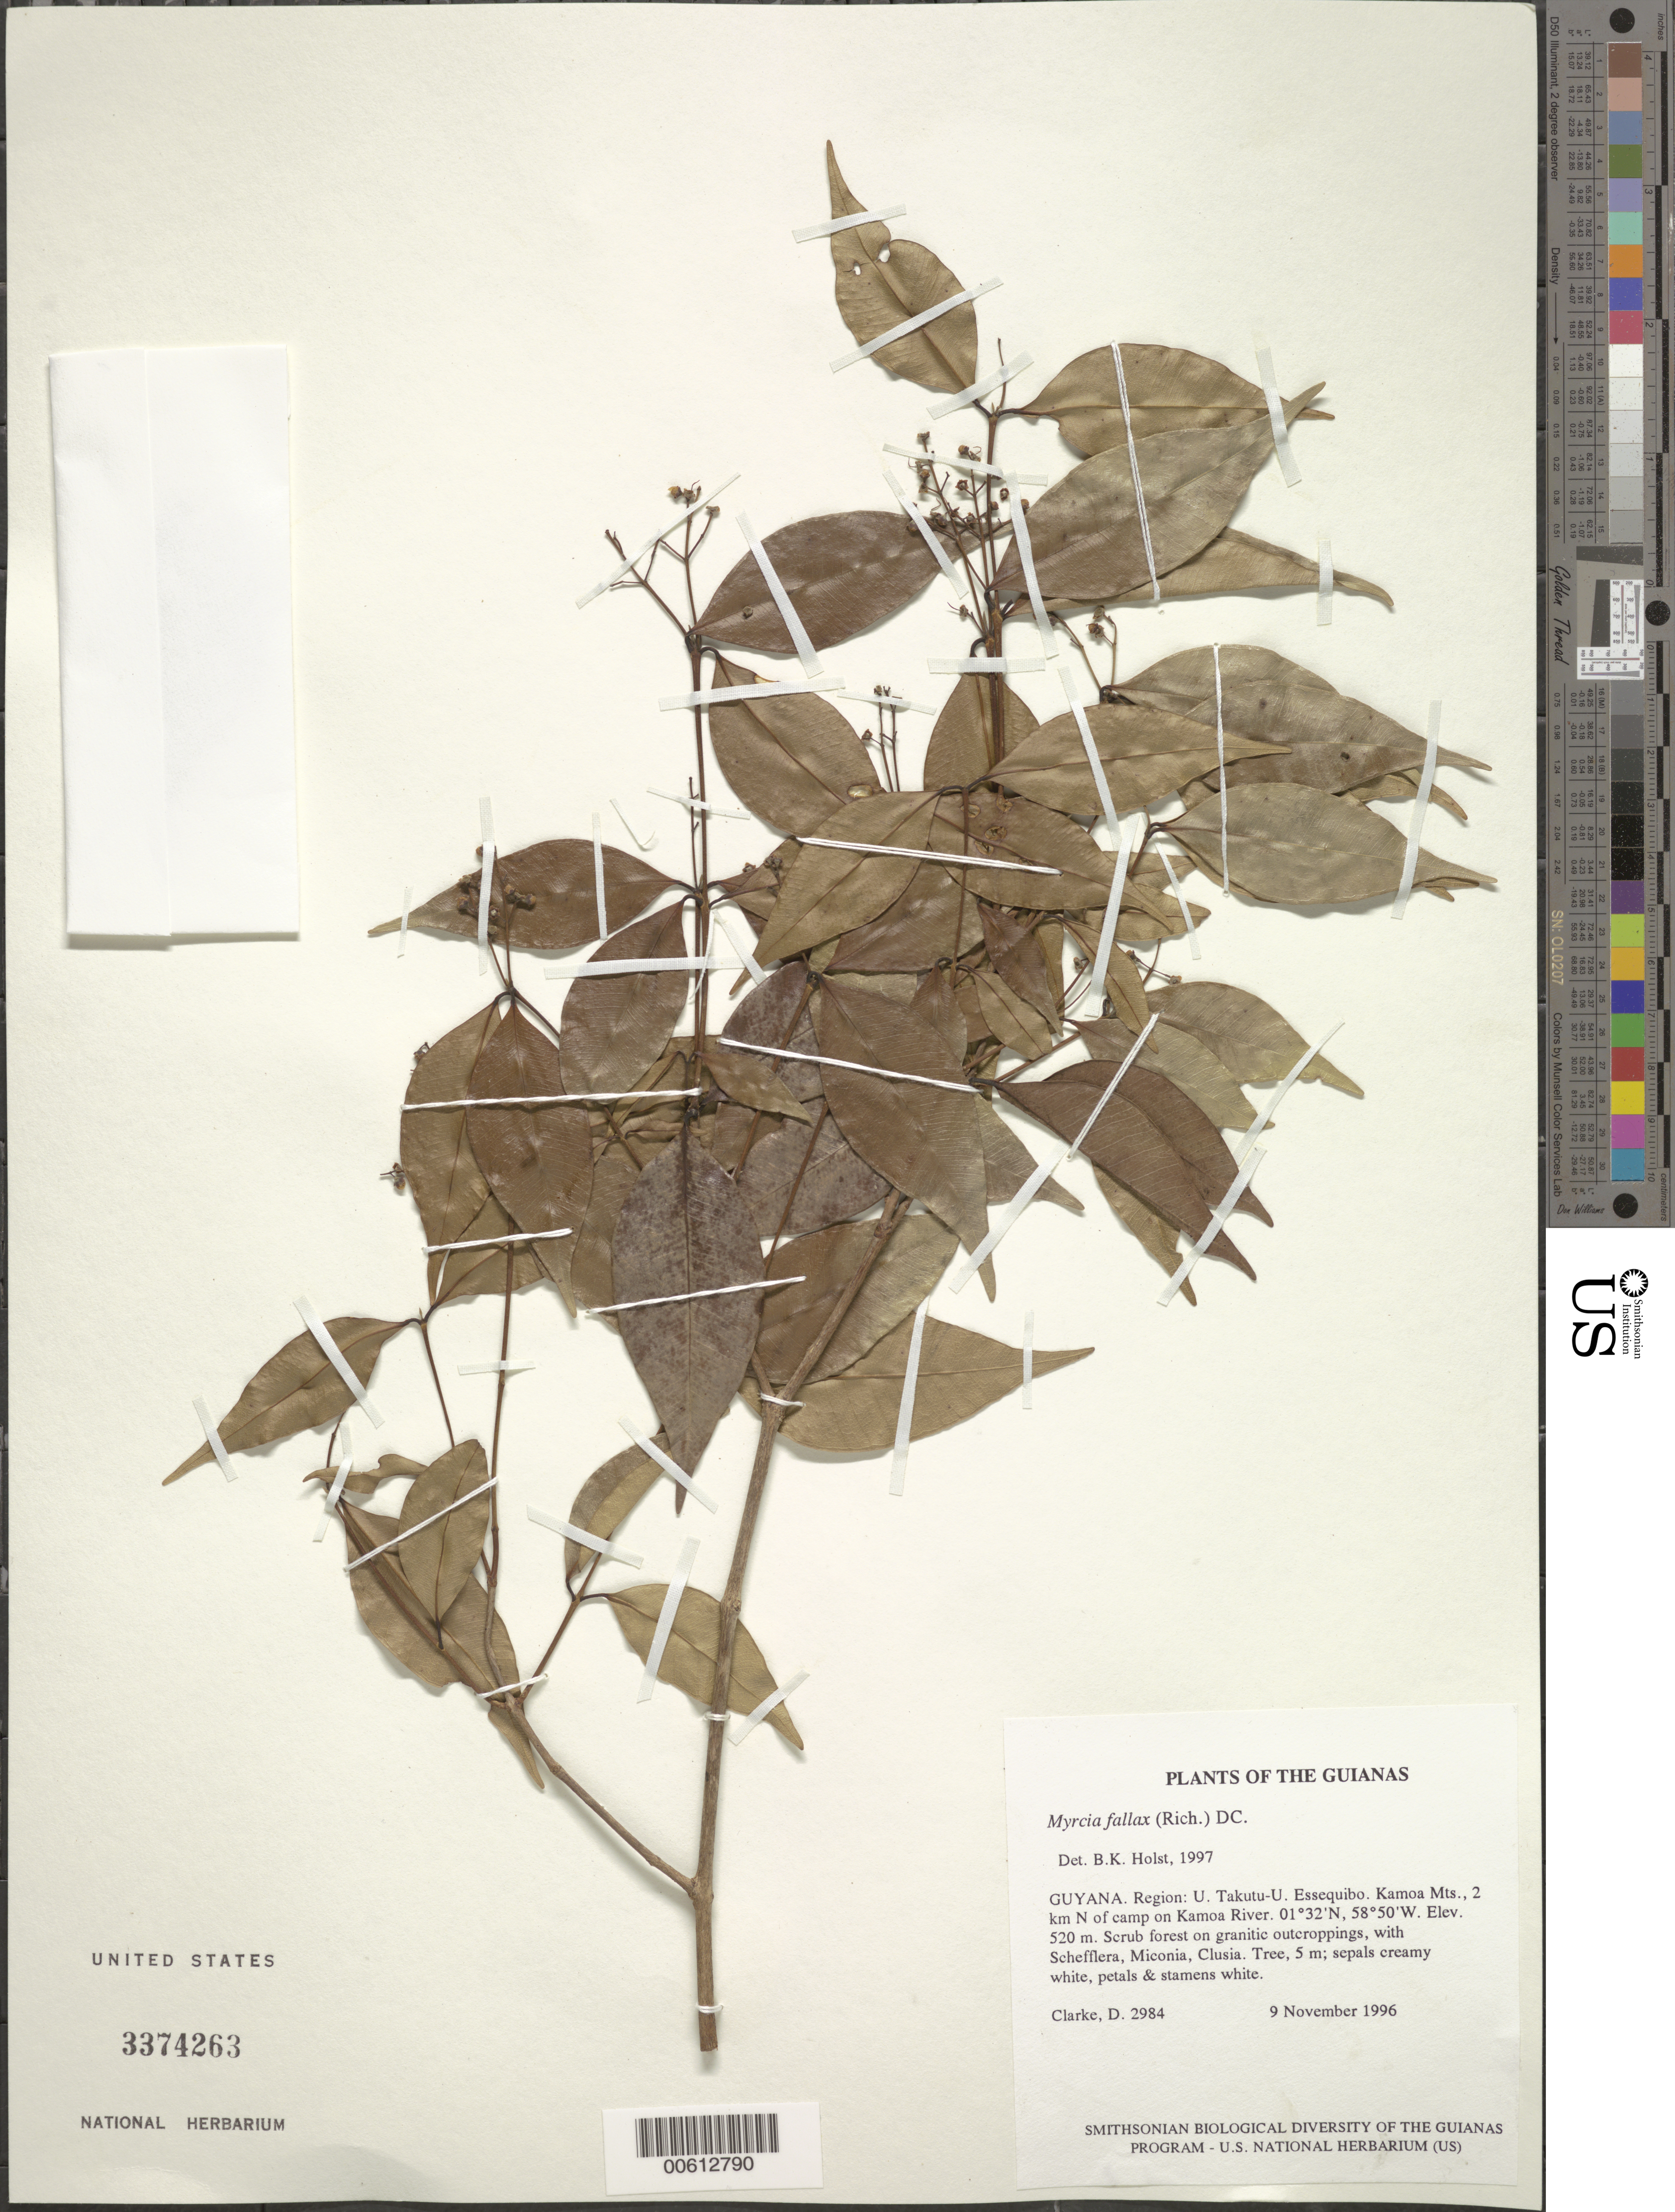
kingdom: Plantae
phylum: Tracheophyta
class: Magnoliopsida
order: Myrtales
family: Myrtaceae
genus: Myrcia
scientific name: Myrcia fallax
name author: (Rich.) DC.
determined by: Holst, Bruce K.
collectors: H. D. Clarke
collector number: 2984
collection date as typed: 9 November 1996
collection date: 1996-11-09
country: Guyana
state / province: U. Takutu-U. Essequibo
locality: Kamoa Mts., 2 km N of camp on Kamoa River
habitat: Scrub forest on granitic outcroppings, with Schefflera, Miconia, Clusia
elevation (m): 520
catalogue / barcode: US 3374263